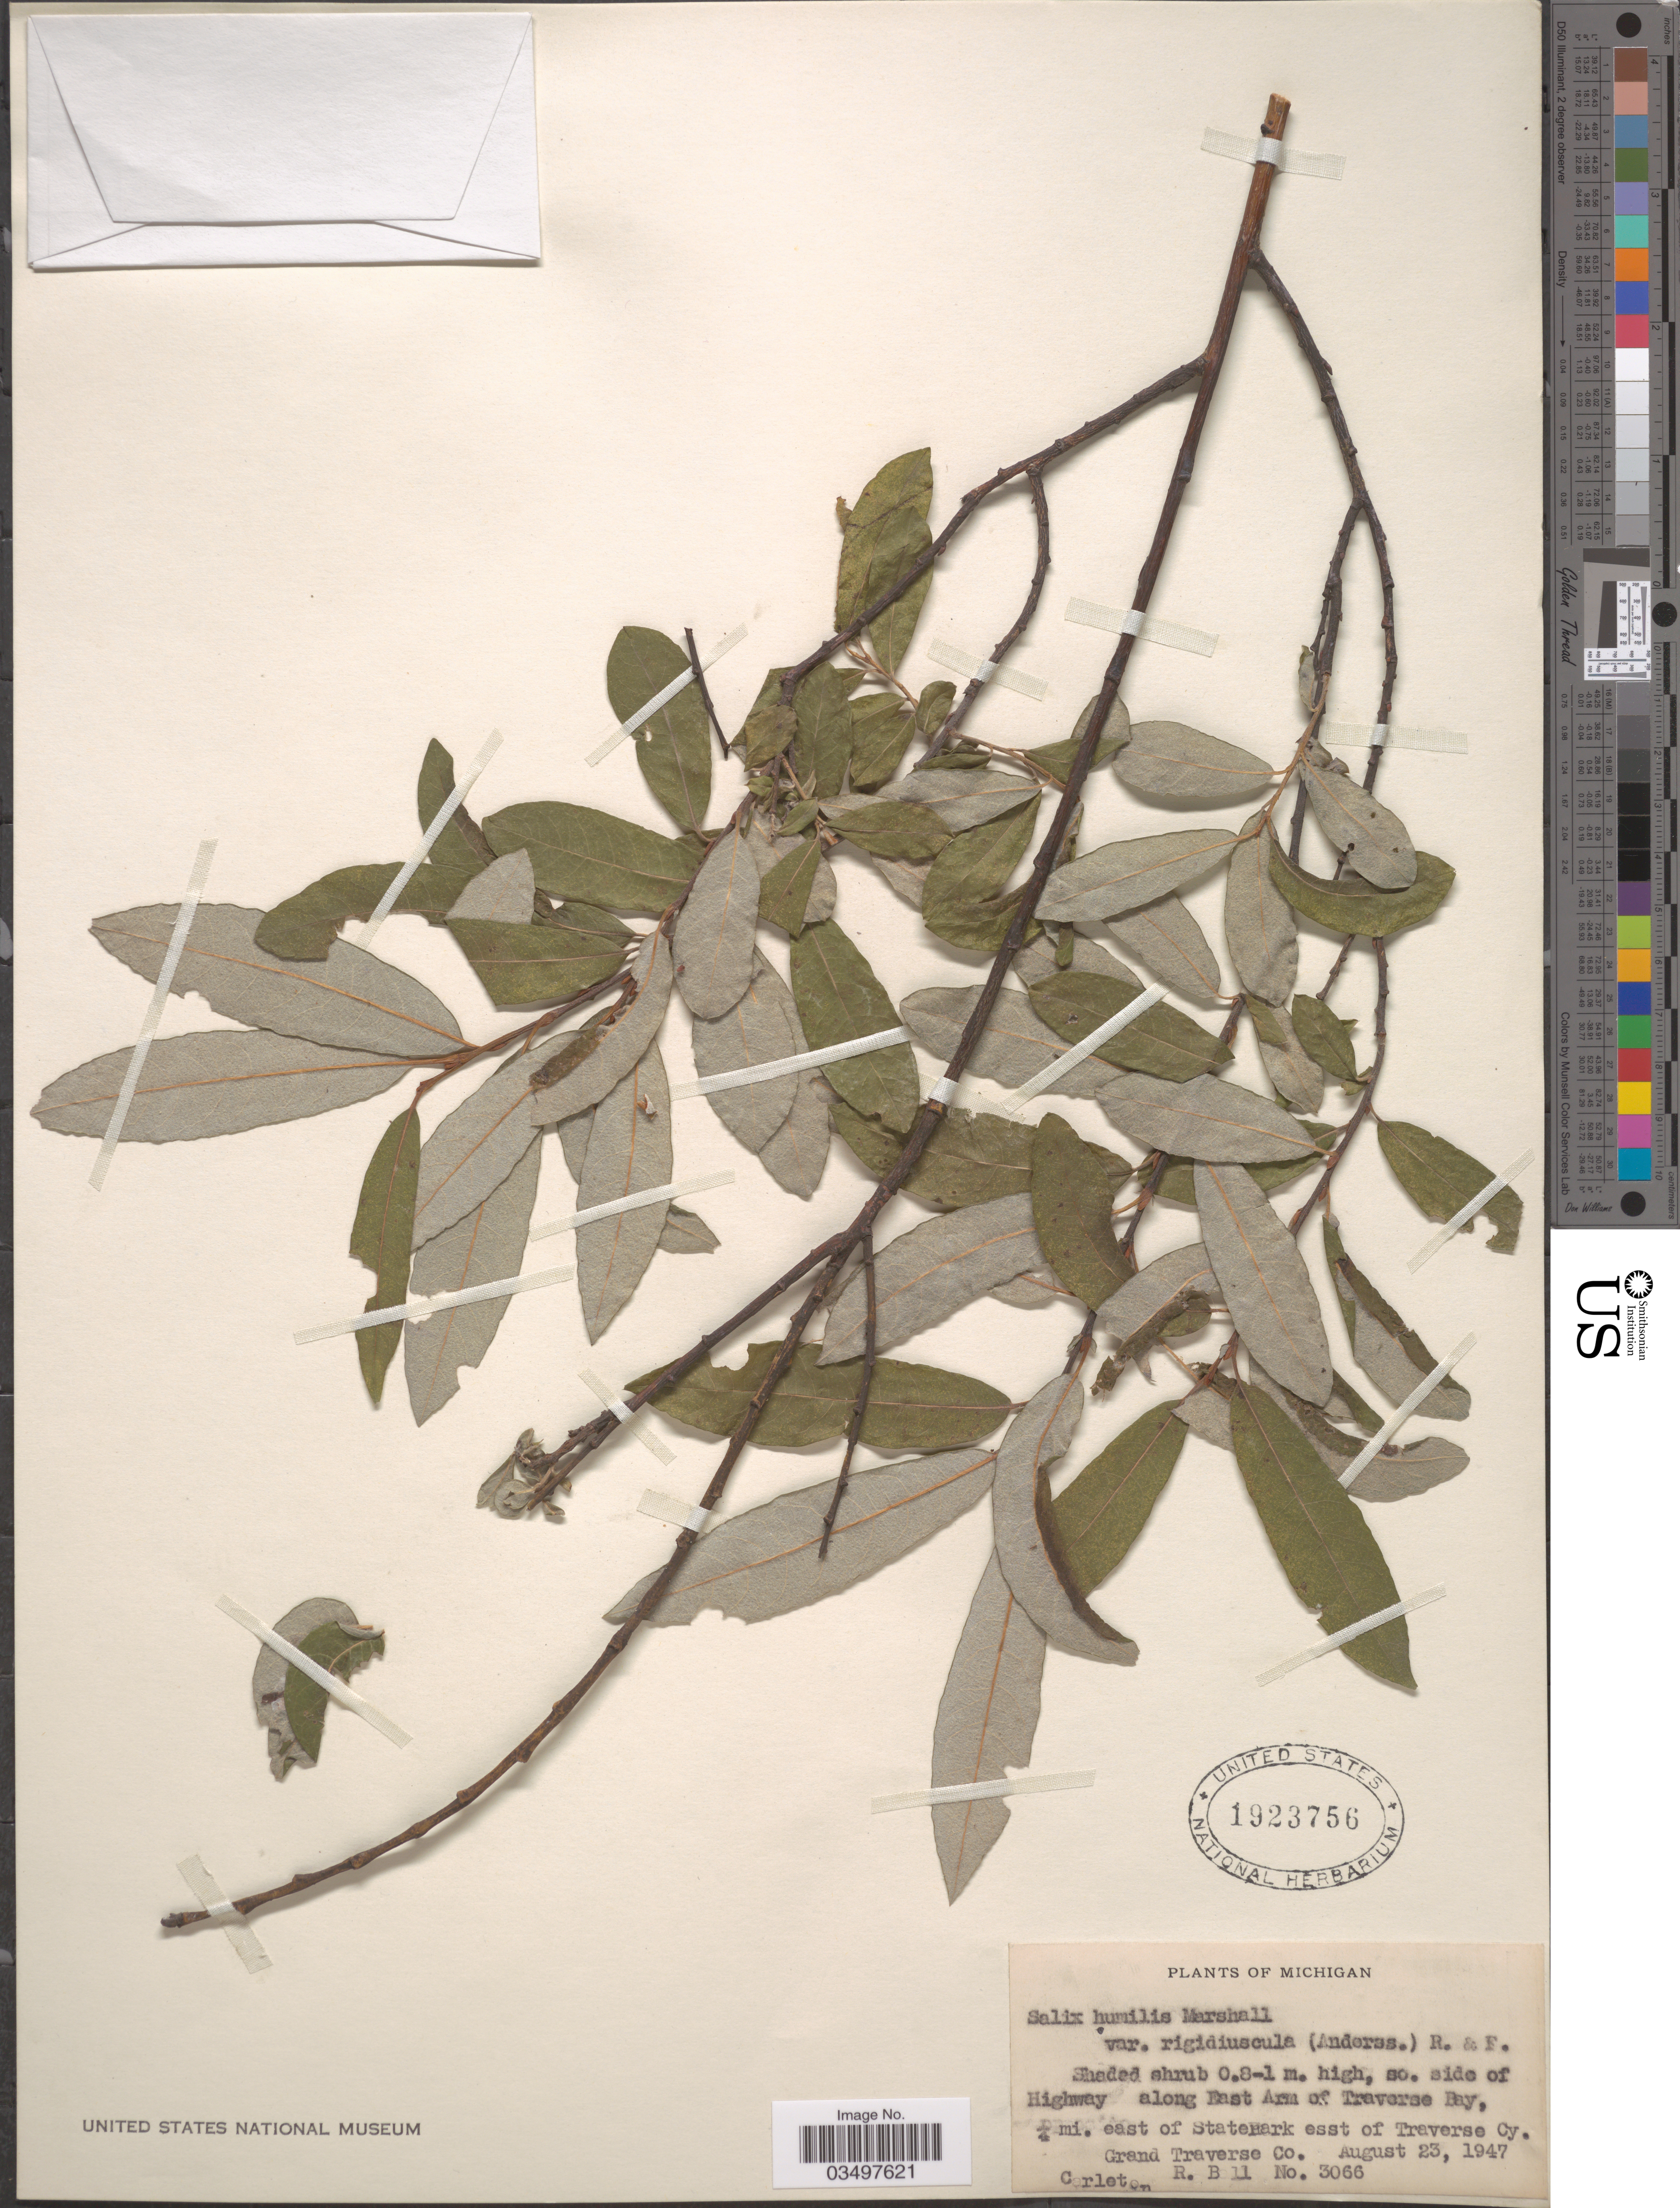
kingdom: Plantae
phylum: Tracheophyta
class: Magnoliopsida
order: Malpighiales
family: Salicaceae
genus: Salix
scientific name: Salix humilis var. rigidiuscula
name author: (Andersson) B.L. Rob. & Fernald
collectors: C. R. Ball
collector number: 3066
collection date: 1947-08-23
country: United States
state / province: Michigan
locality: So. side of Highway along East Arm of Traverse Bay, ¼ mi. east of Statepark east of Traverse Cy. Grand Traverse Co.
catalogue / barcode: US 1923756